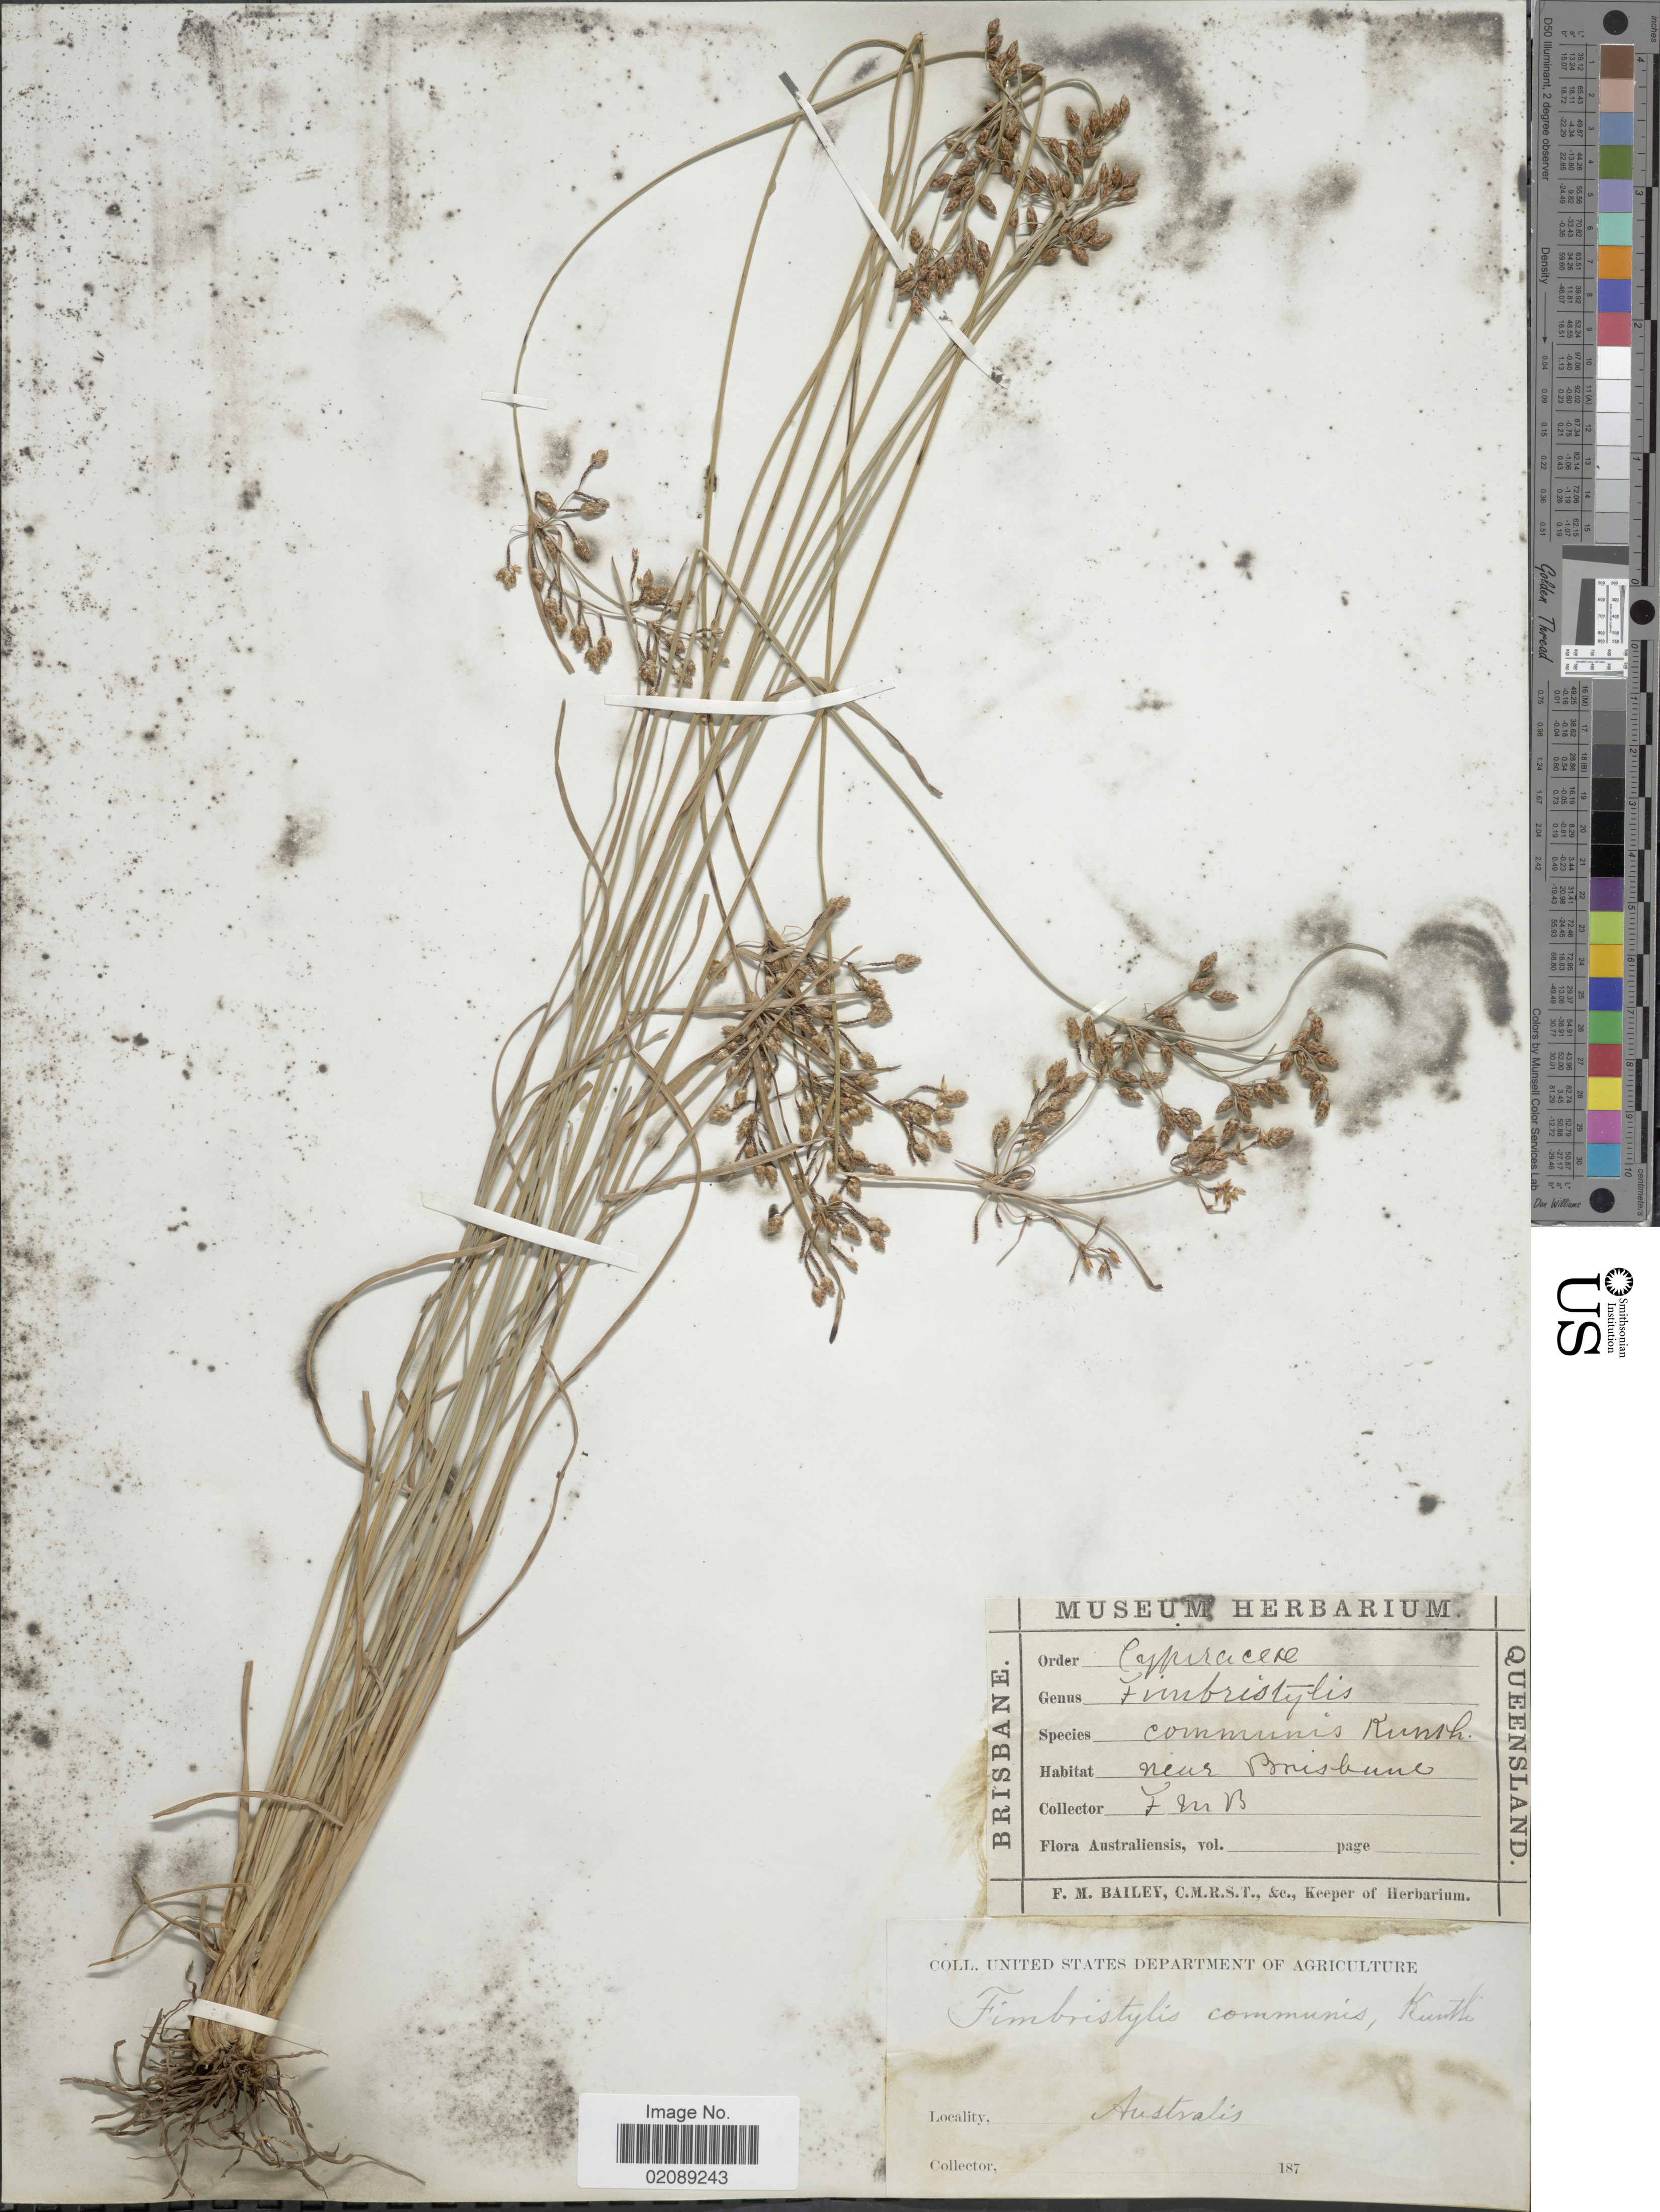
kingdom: Plantae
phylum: Tracheophyta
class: Liliopsida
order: Poales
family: Cyperaceae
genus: Fimbristylis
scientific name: Fimbristylis dichotoma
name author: (L.) Vahl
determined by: Strong, Mark T., (BOT), Smithsonian Institution - National Museum of Natural History (UNITED STATES)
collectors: F. M. Bailey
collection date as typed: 187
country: Australia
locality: Near Brisbane